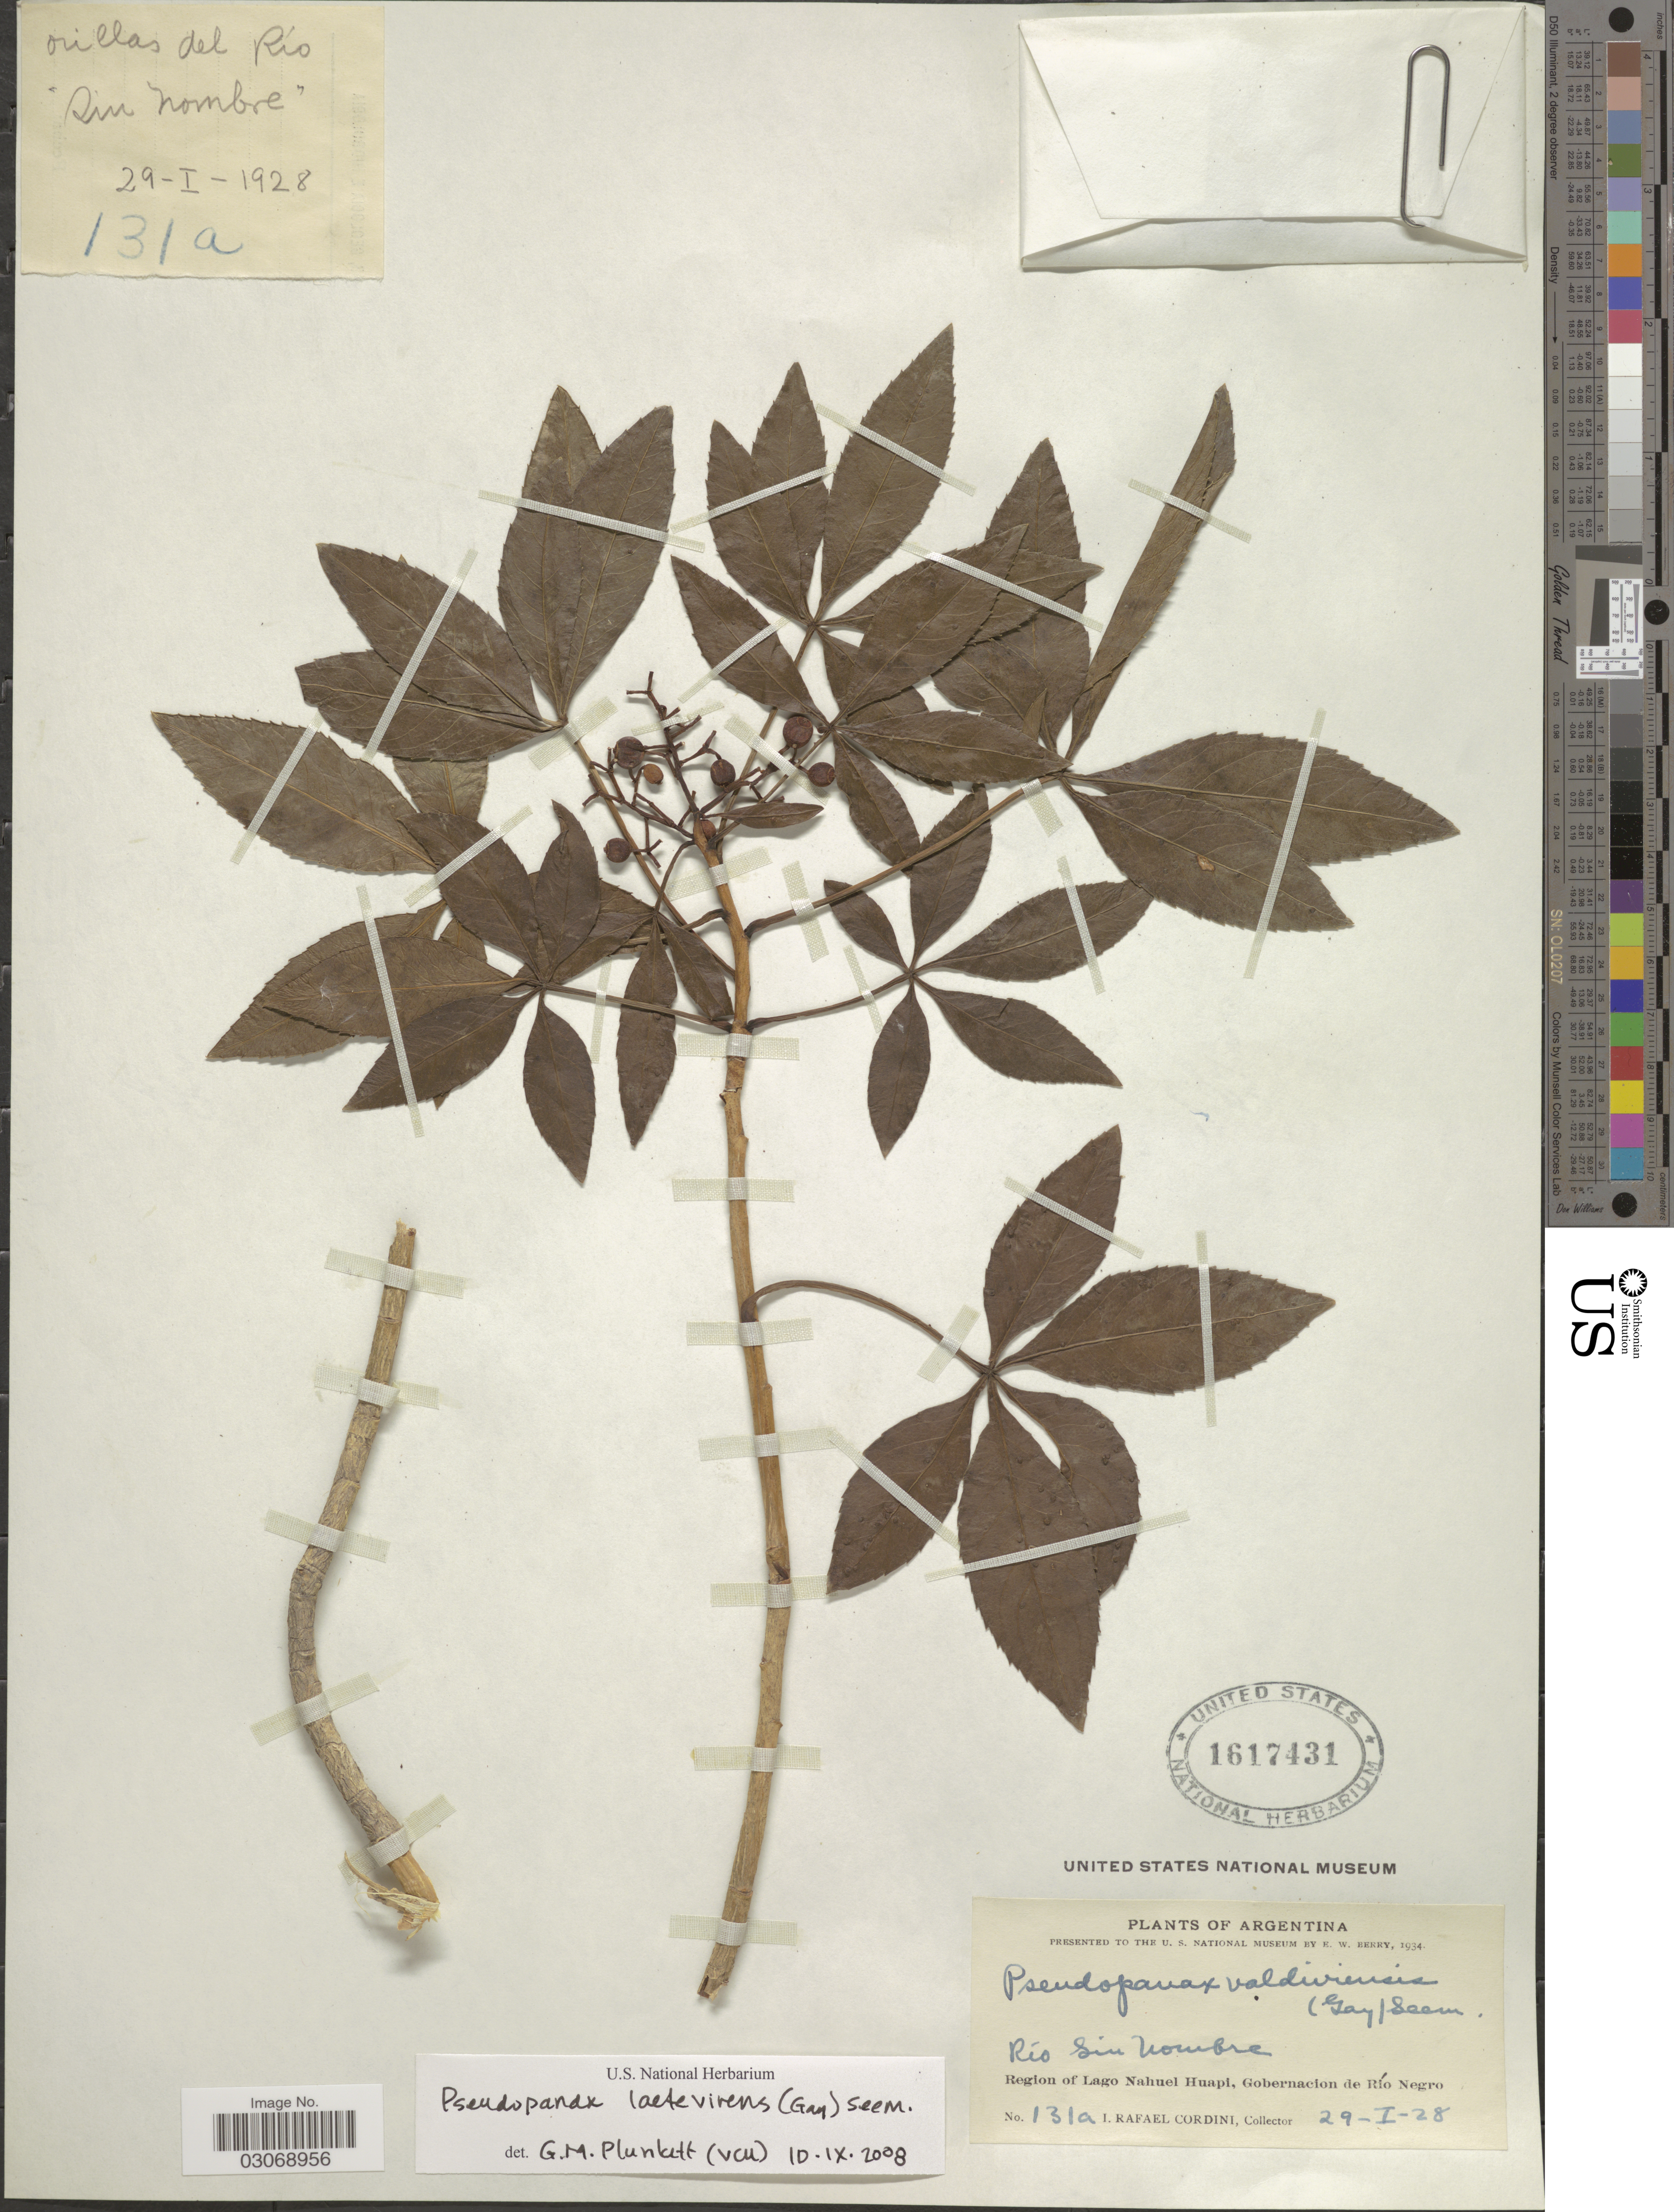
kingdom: Plantae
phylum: Tracheophyta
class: Magnoliopsida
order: Apiales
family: Araliaceae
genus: Pseudopanax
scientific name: Pseudopanax laetevirens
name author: (Gay) Baill.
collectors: I. Cordini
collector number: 131a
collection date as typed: Transcribed d/m/y: 29/1/28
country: Argentina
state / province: Rio Negro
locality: Río Sin Nombre. Region of Lago Nahuel Huapi, Gobernacion de Río Negro.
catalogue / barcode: US 1617431